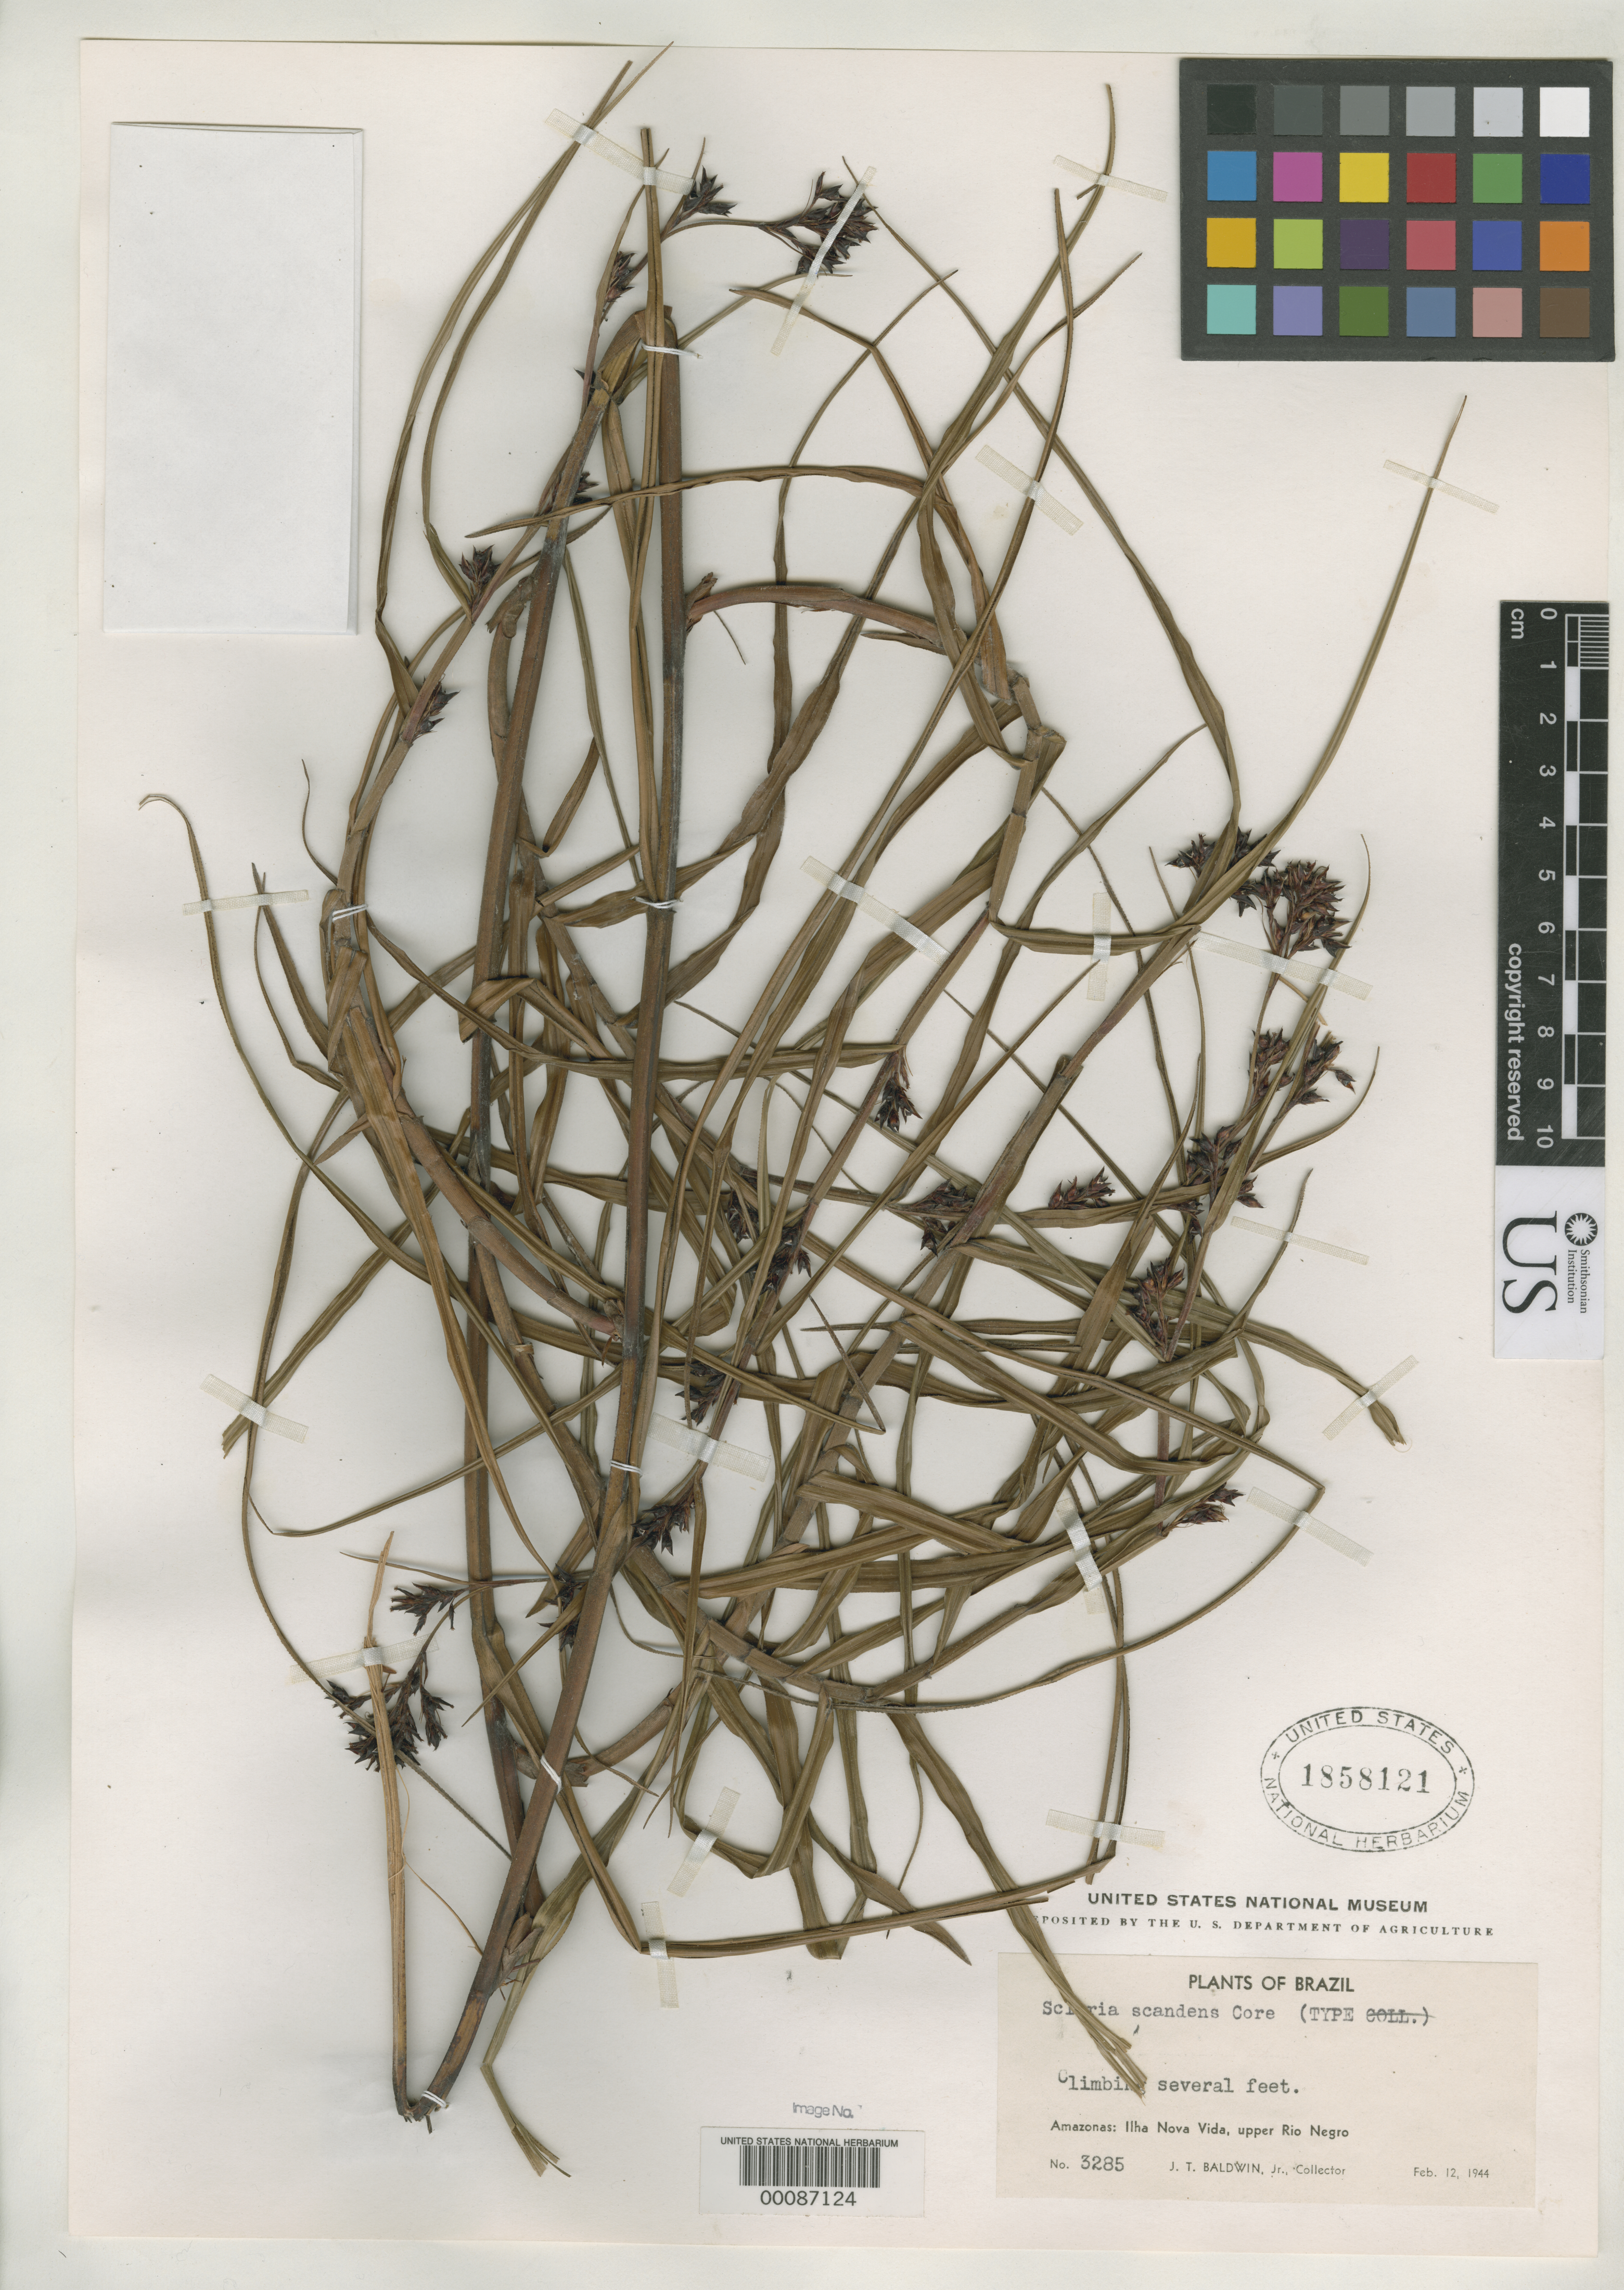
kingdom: Plantae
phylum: Tracheophyta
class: Liliopsida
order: Poales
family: Cyperaceae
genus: Scleria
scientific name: Scleria scandens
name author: Core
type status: Holotype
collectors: J. T. Baldwin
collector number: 3285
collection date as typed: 12 Feb 1944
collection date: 1944-02-12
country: Brazil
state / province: Amazonas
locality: Ilha Nova Vida, upper Rio Negro.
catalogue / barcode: US 1858121